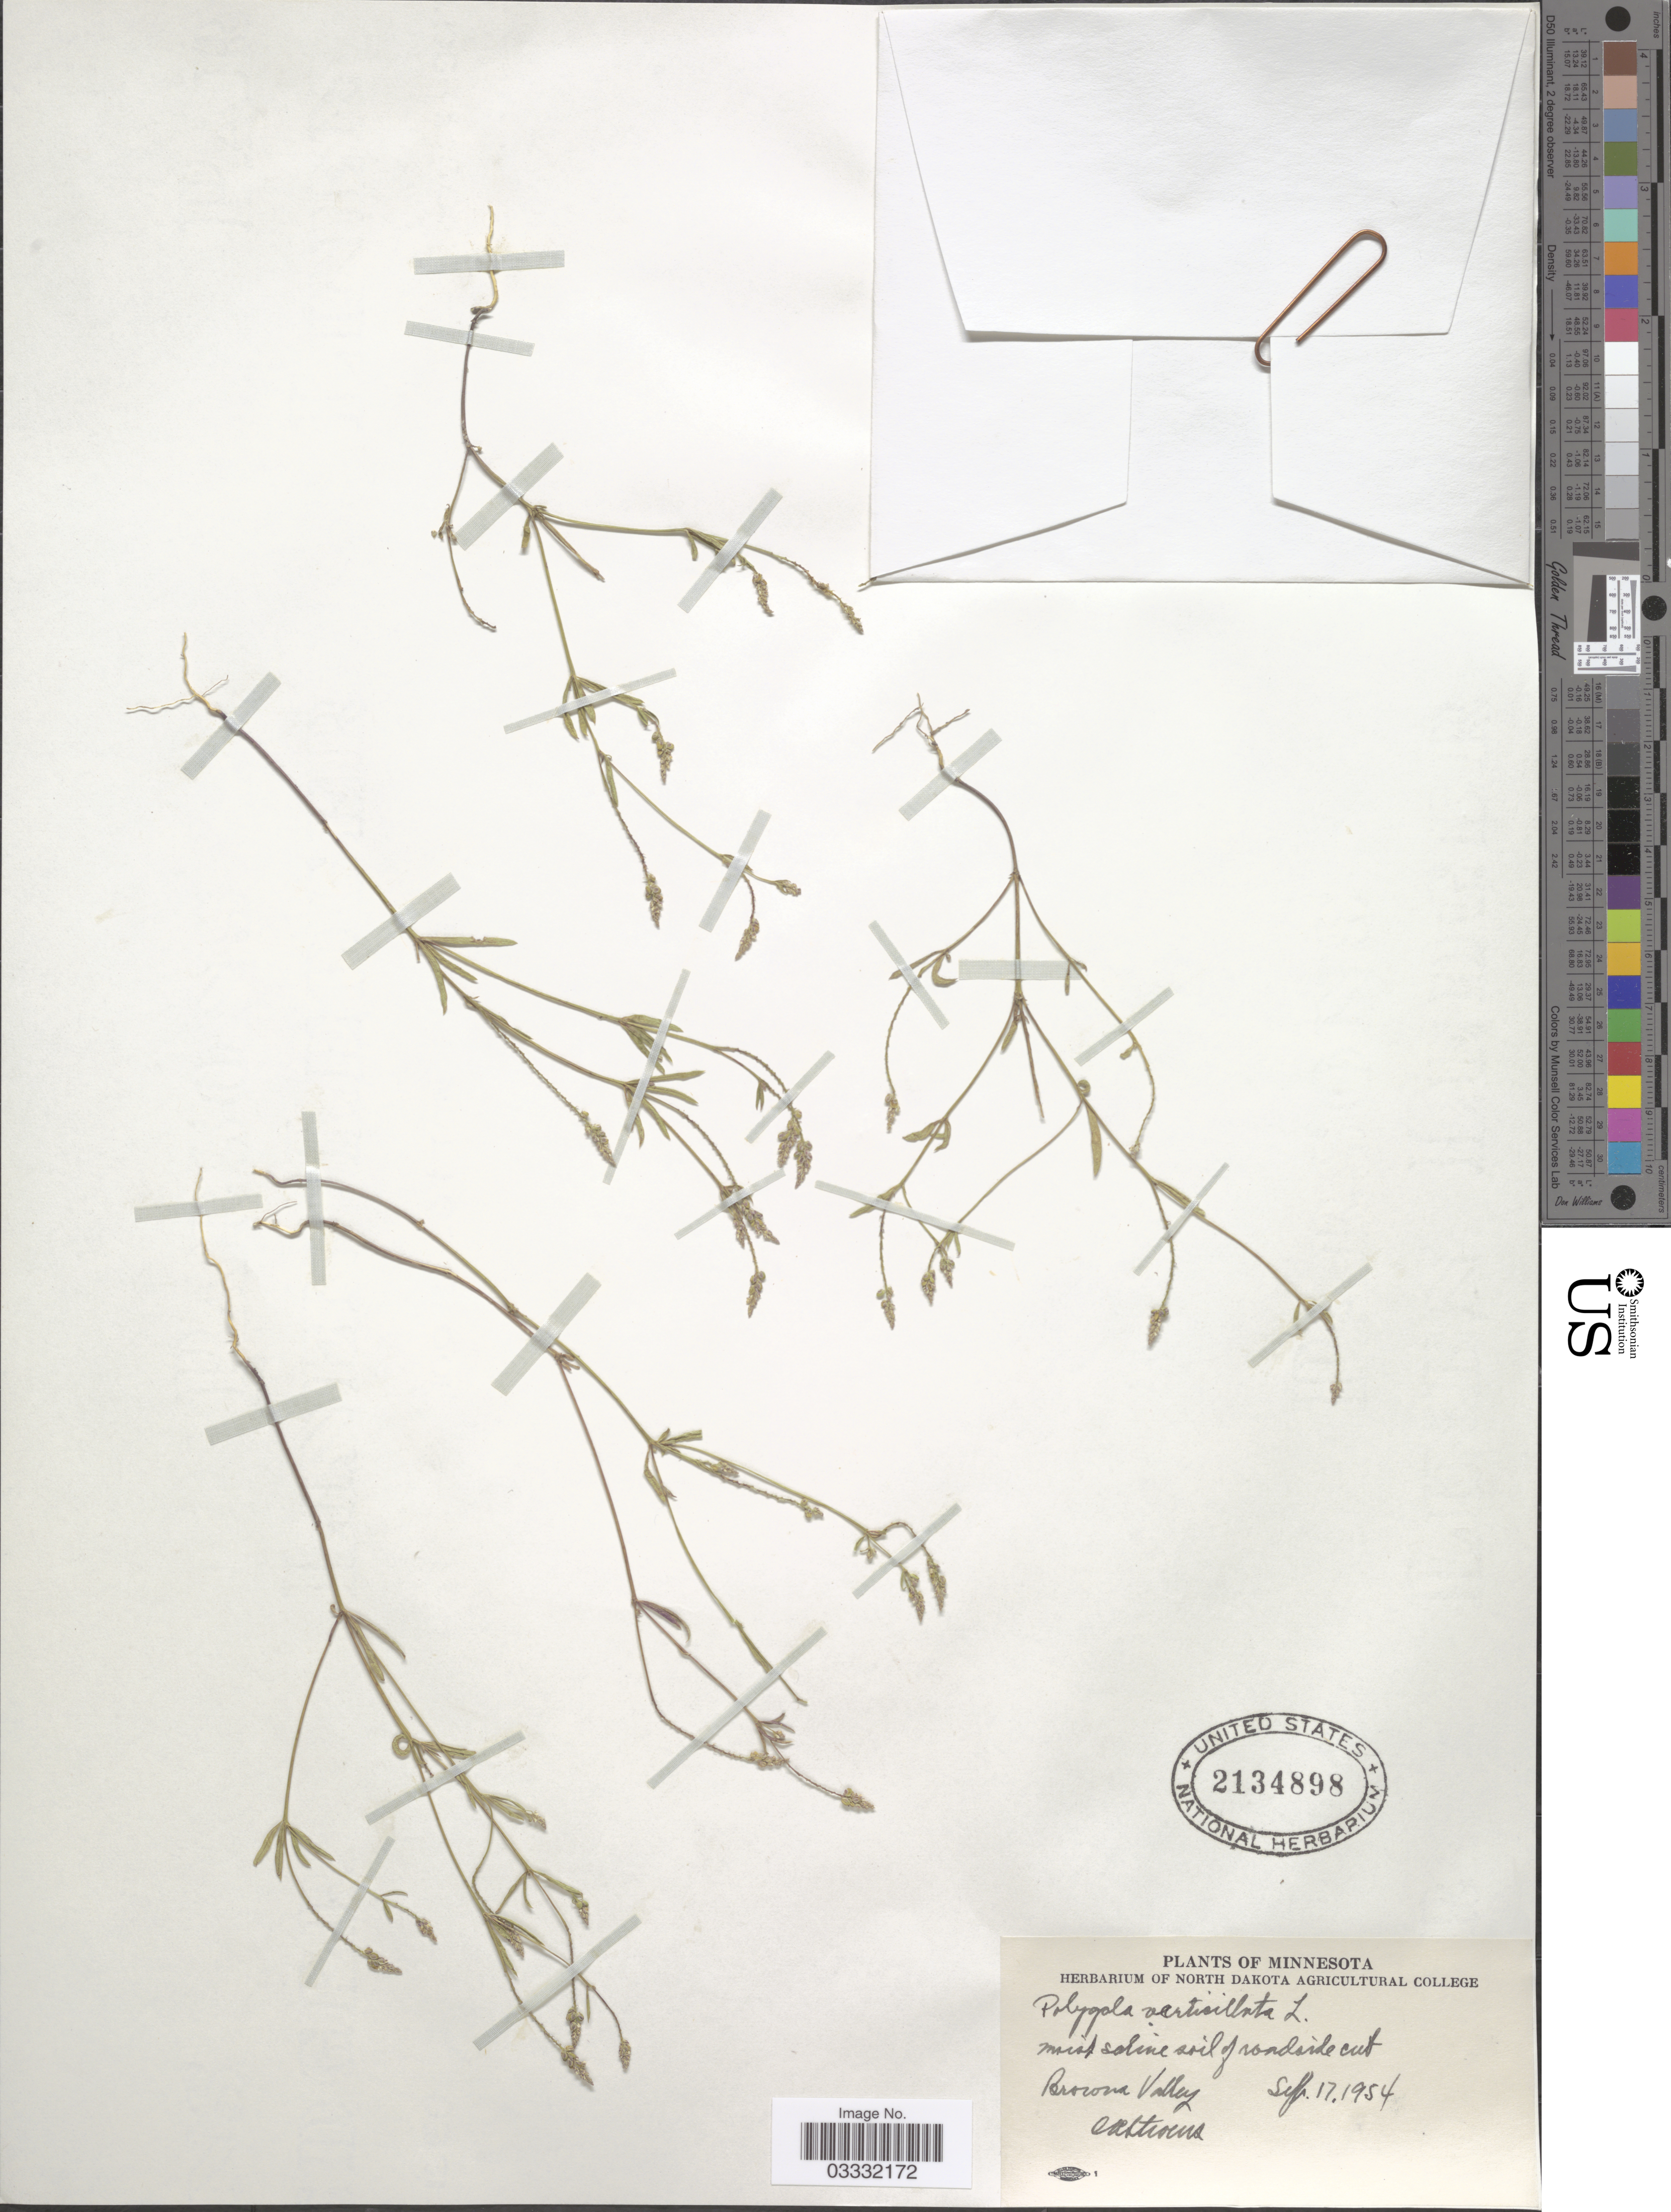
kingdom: Plantae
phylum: Tracheophyta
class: Magnoliopsida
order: Fabales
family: Polygalaceae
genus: Polygala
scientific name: Polygala verticillata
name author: L.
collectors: O. A. Stevens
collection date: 1954-09-17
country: United States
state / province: Minnesota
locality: moist saline soil of roadside cut Browns Valley.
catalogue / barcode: US 2134898